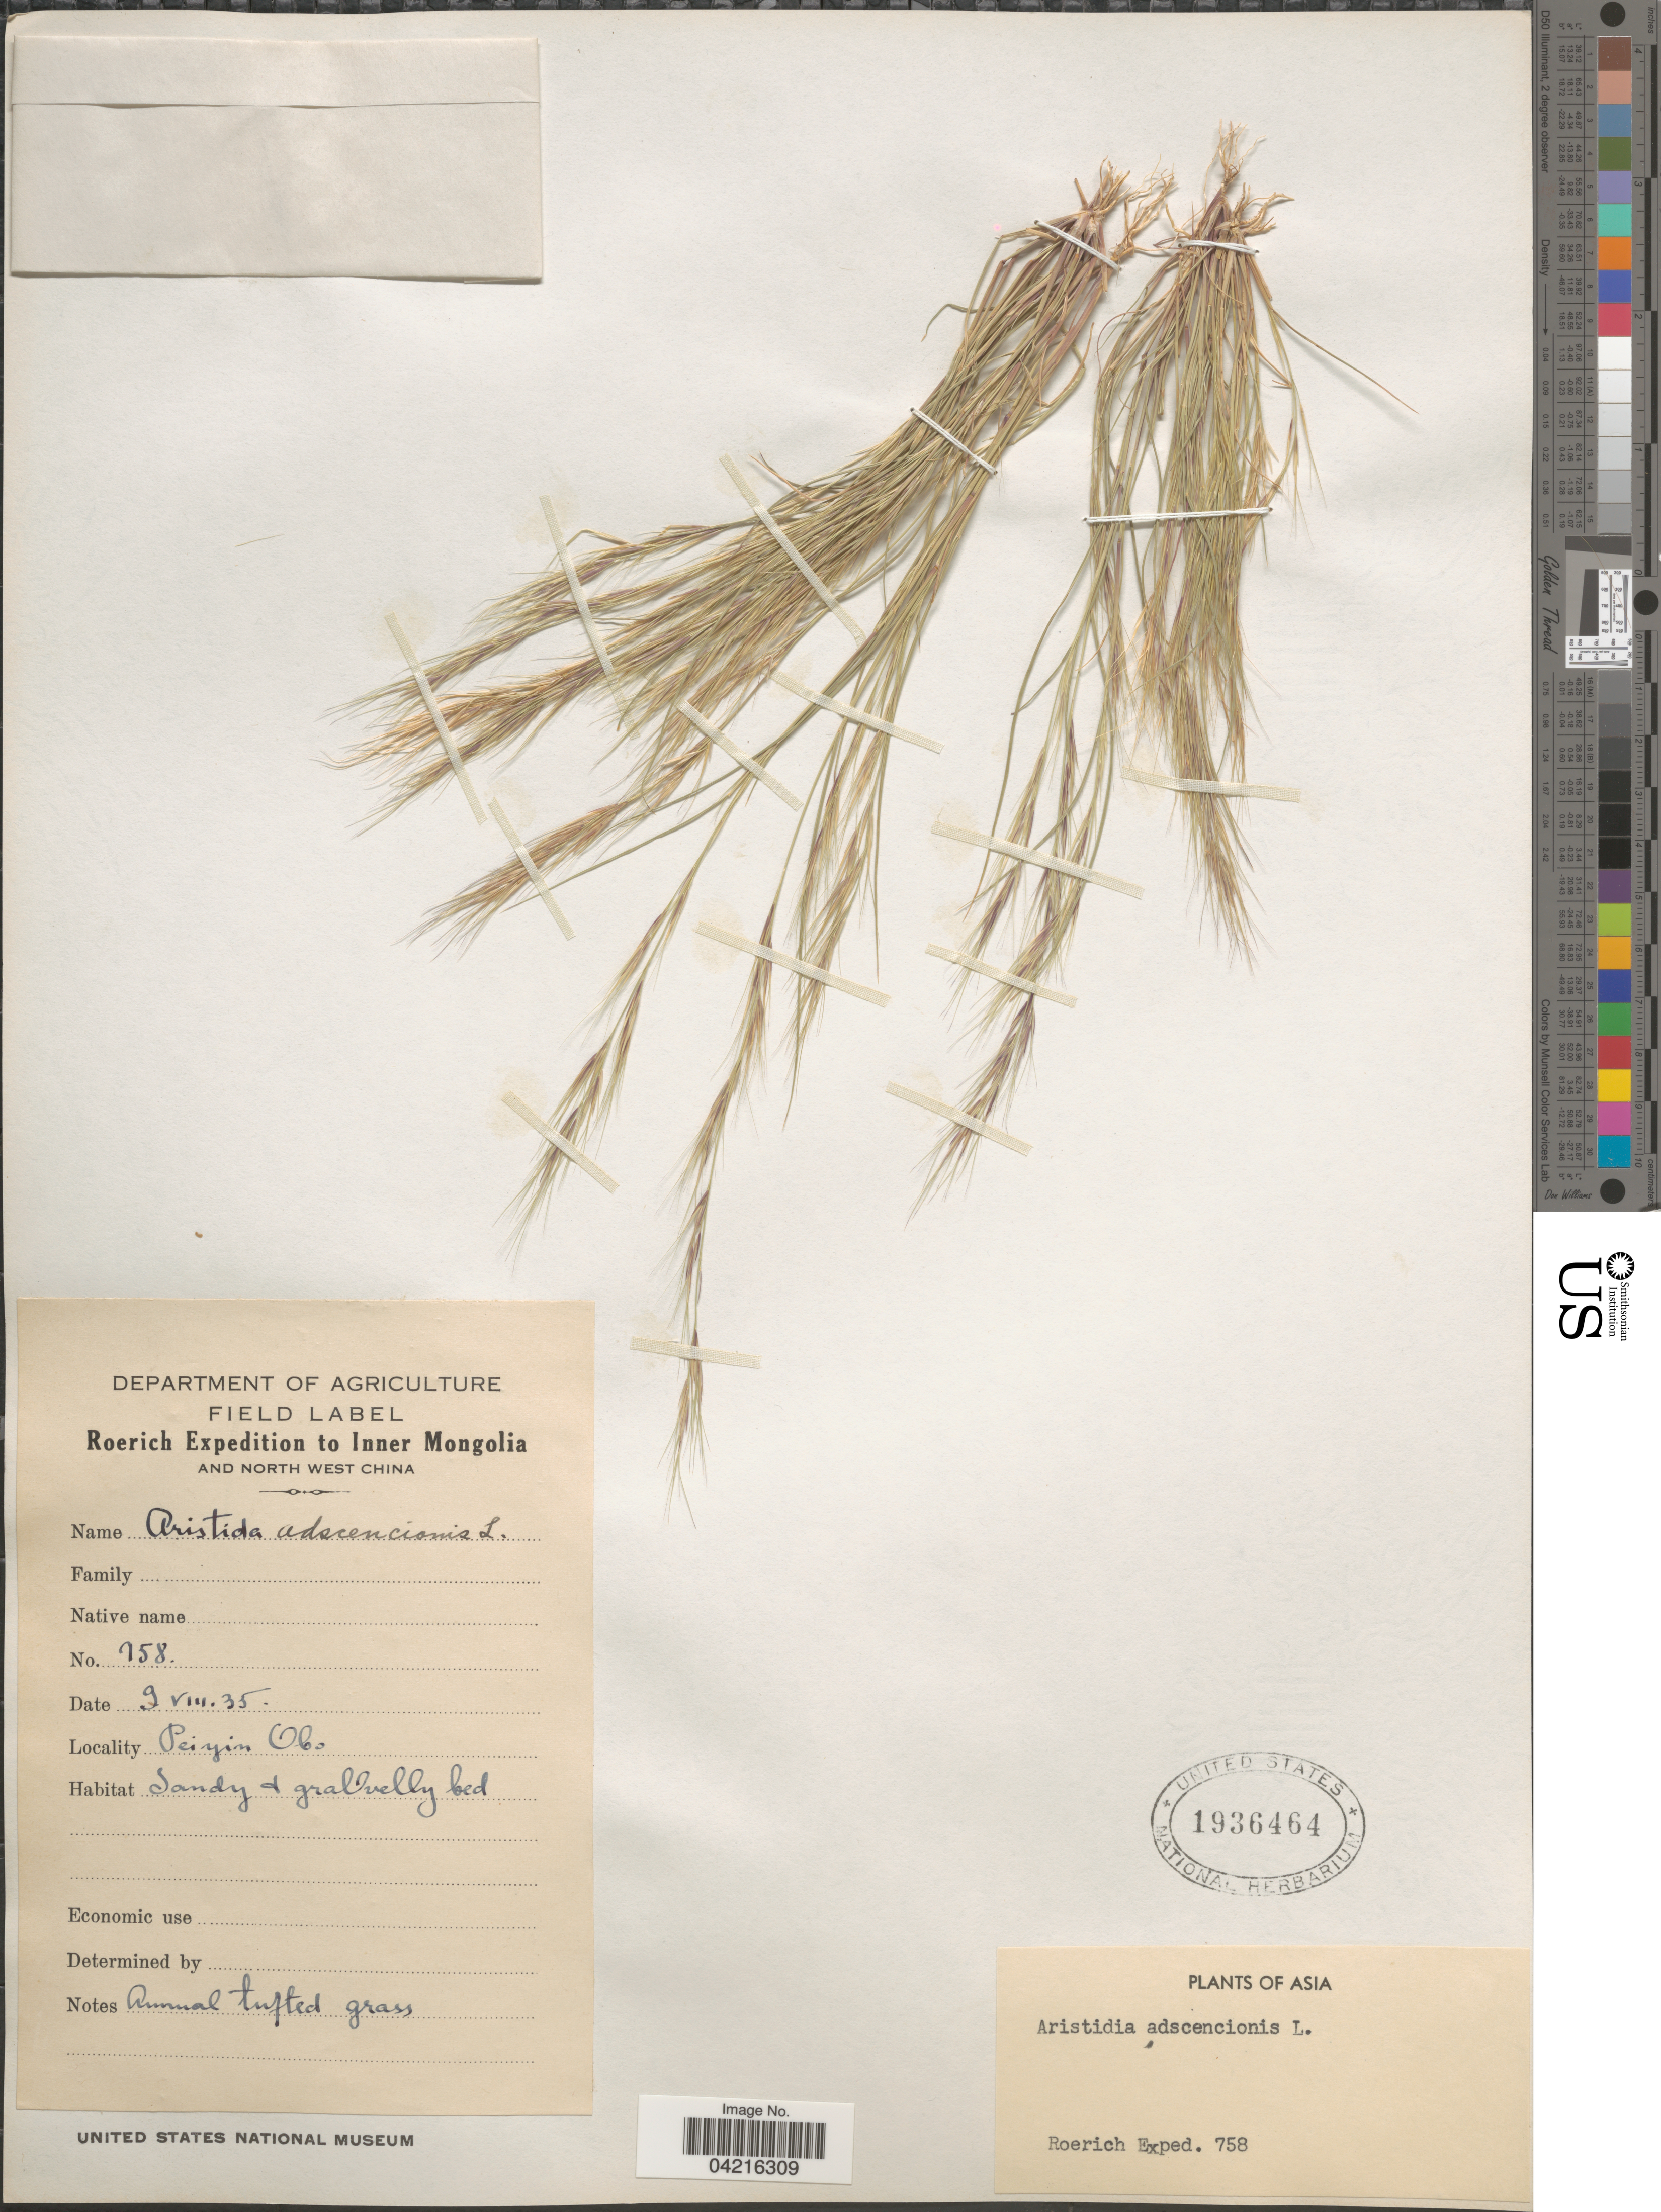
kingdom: Plantae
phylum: Tracheophyta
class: Liliopsida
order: Poales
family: Poaceae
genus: Aristida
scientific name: Aristida adscensionis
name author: L.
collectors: Roerich Expedition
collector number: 758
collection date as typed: Transcribed d/m/y: 9/8/35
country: China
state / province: Nei Monggol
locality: Roerich Expedition to Inner Mongolia and North West China. Peiyin Obo.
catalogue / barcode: US 1936464